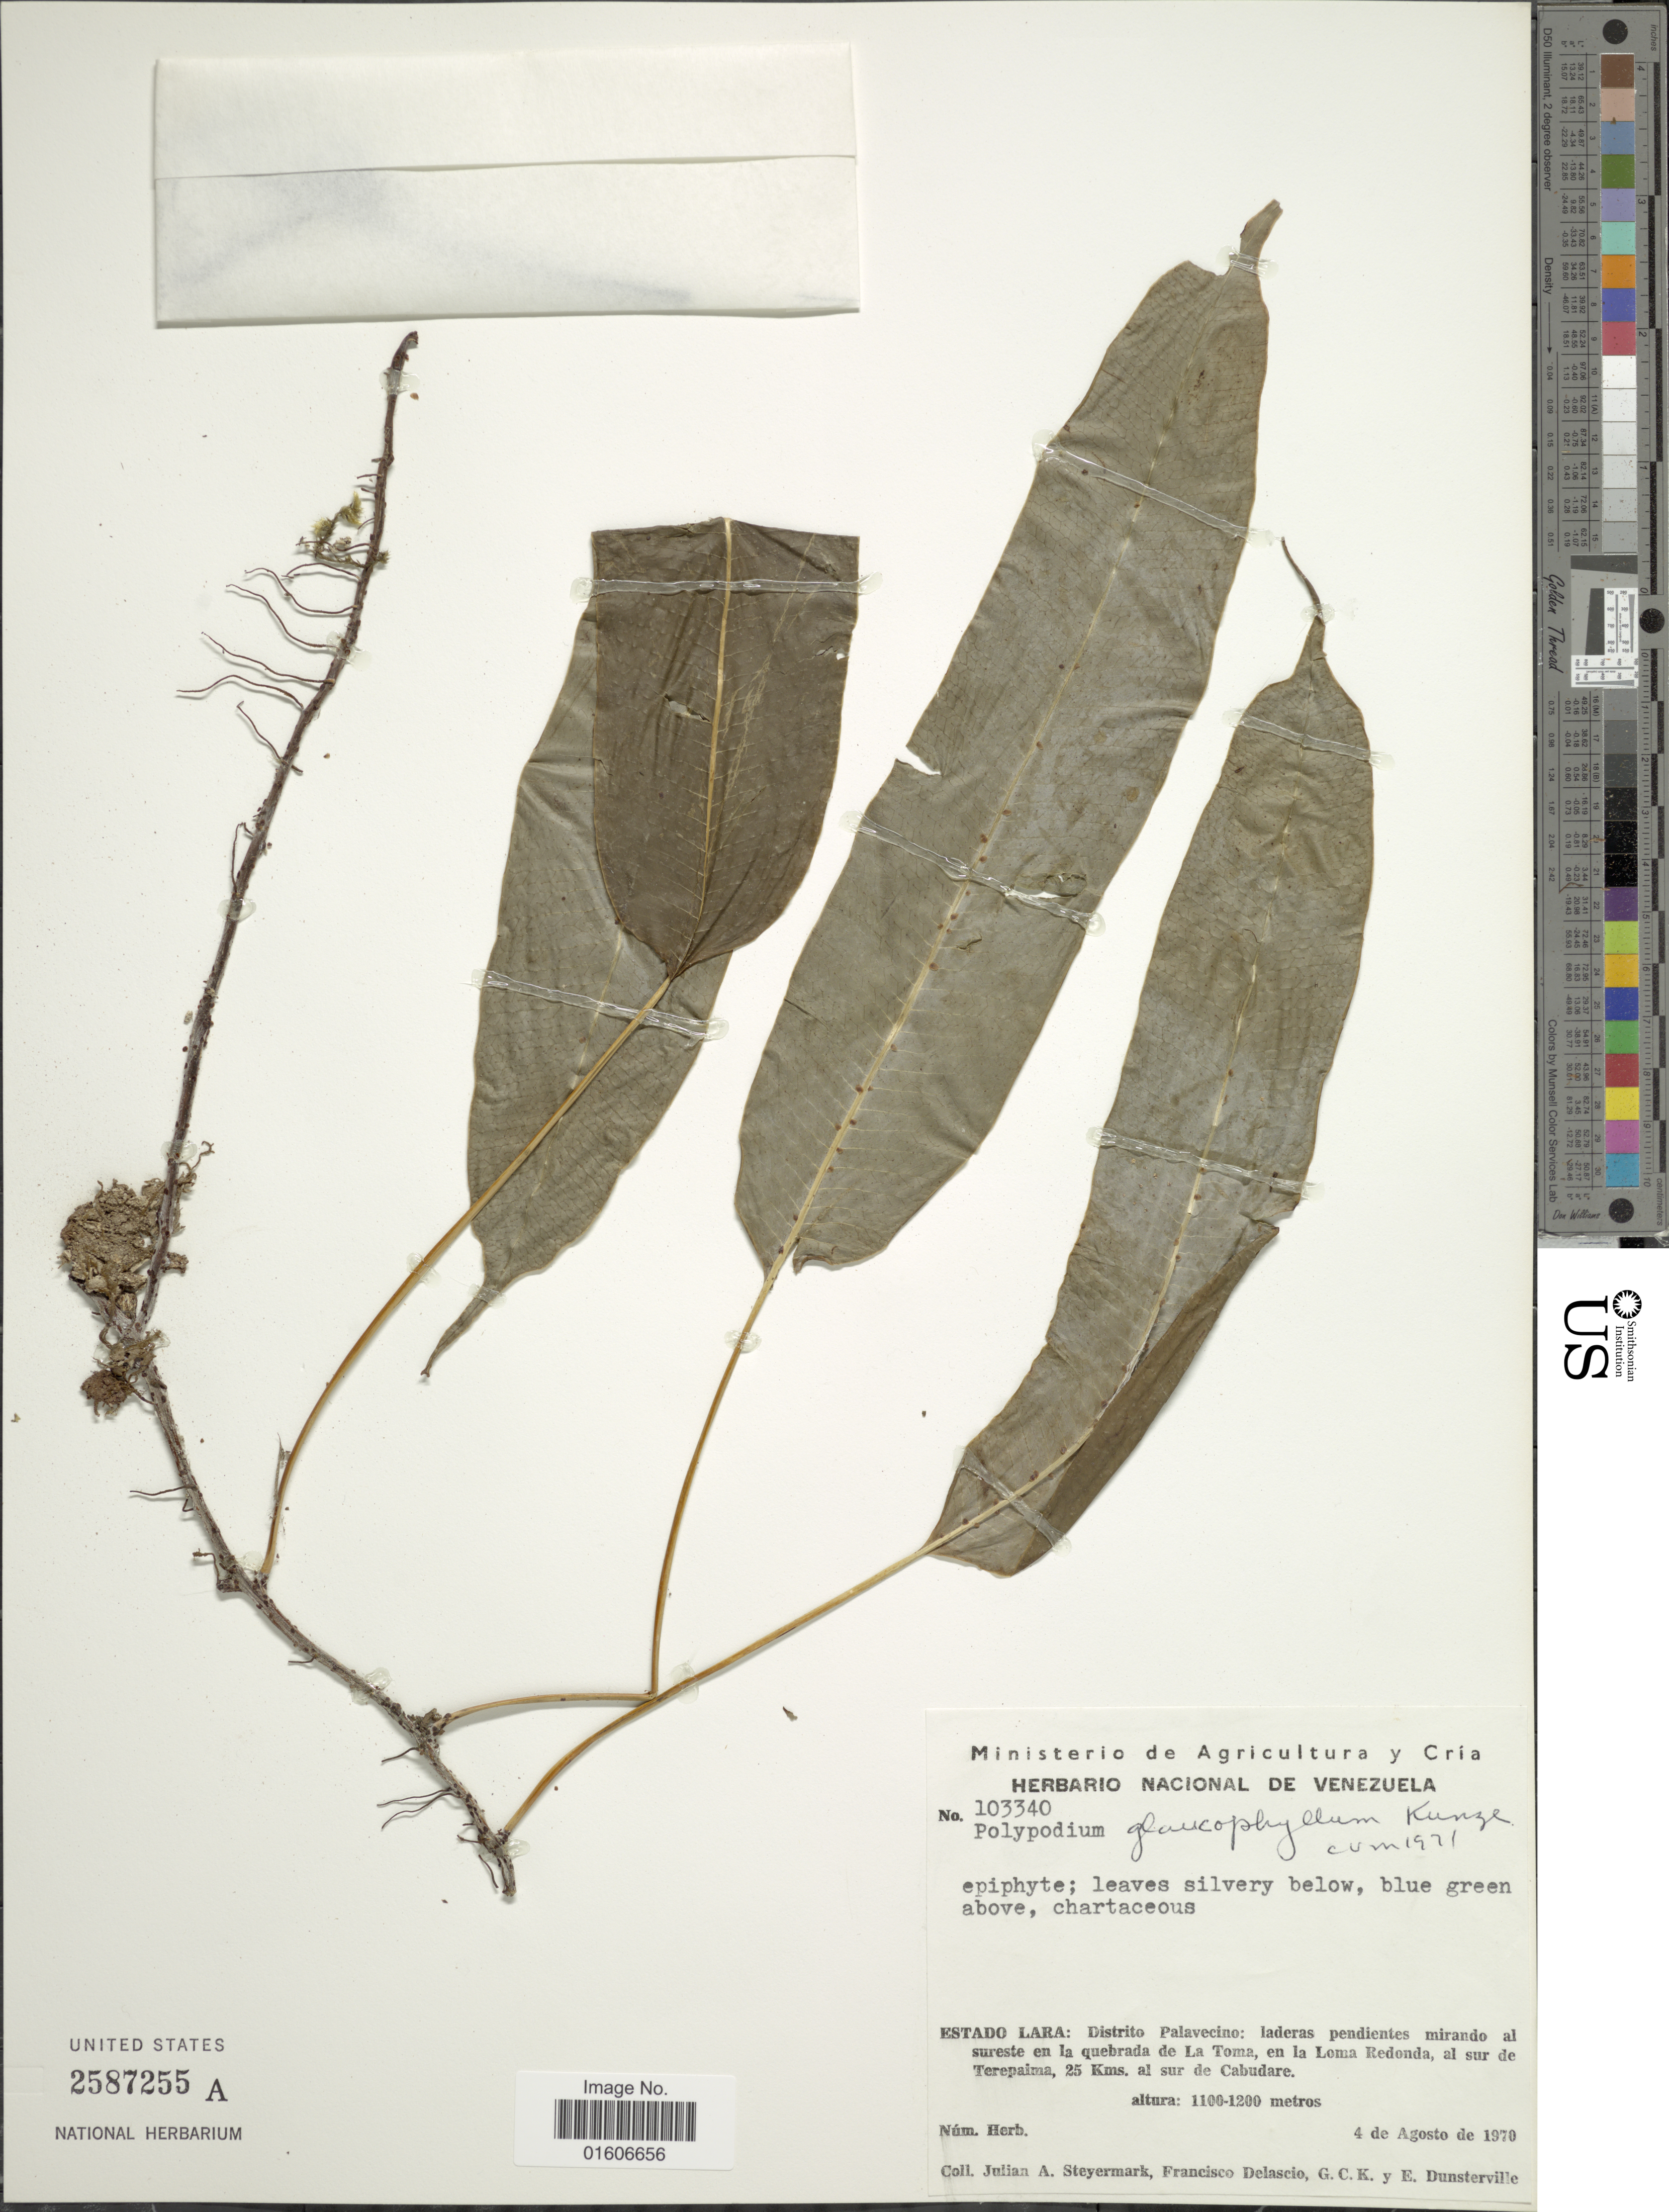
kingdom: Plantae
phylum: Tracheophyta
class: Polypodiopsida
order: Polypodiales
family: Polypodiaceae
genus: Serpocaulon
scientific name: Serpocaulon levigatum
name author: (Cav.) A.R. Sm.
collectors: J. Steyermark, F. Delascio C., G. C. K. Dunsterville & E. Dunsterville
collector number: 103340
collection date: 1970-08-04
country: Venezuela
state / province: Lara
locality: Estado Lara: Distrito Palavecino: laderas pendientes mirando al sureste en la quebrada de La Toma, en la Loma Redonda, al sur de Terepaima, 25 Kms. al sur de Cabudare.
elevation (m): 1100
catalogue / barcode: US 2587255A